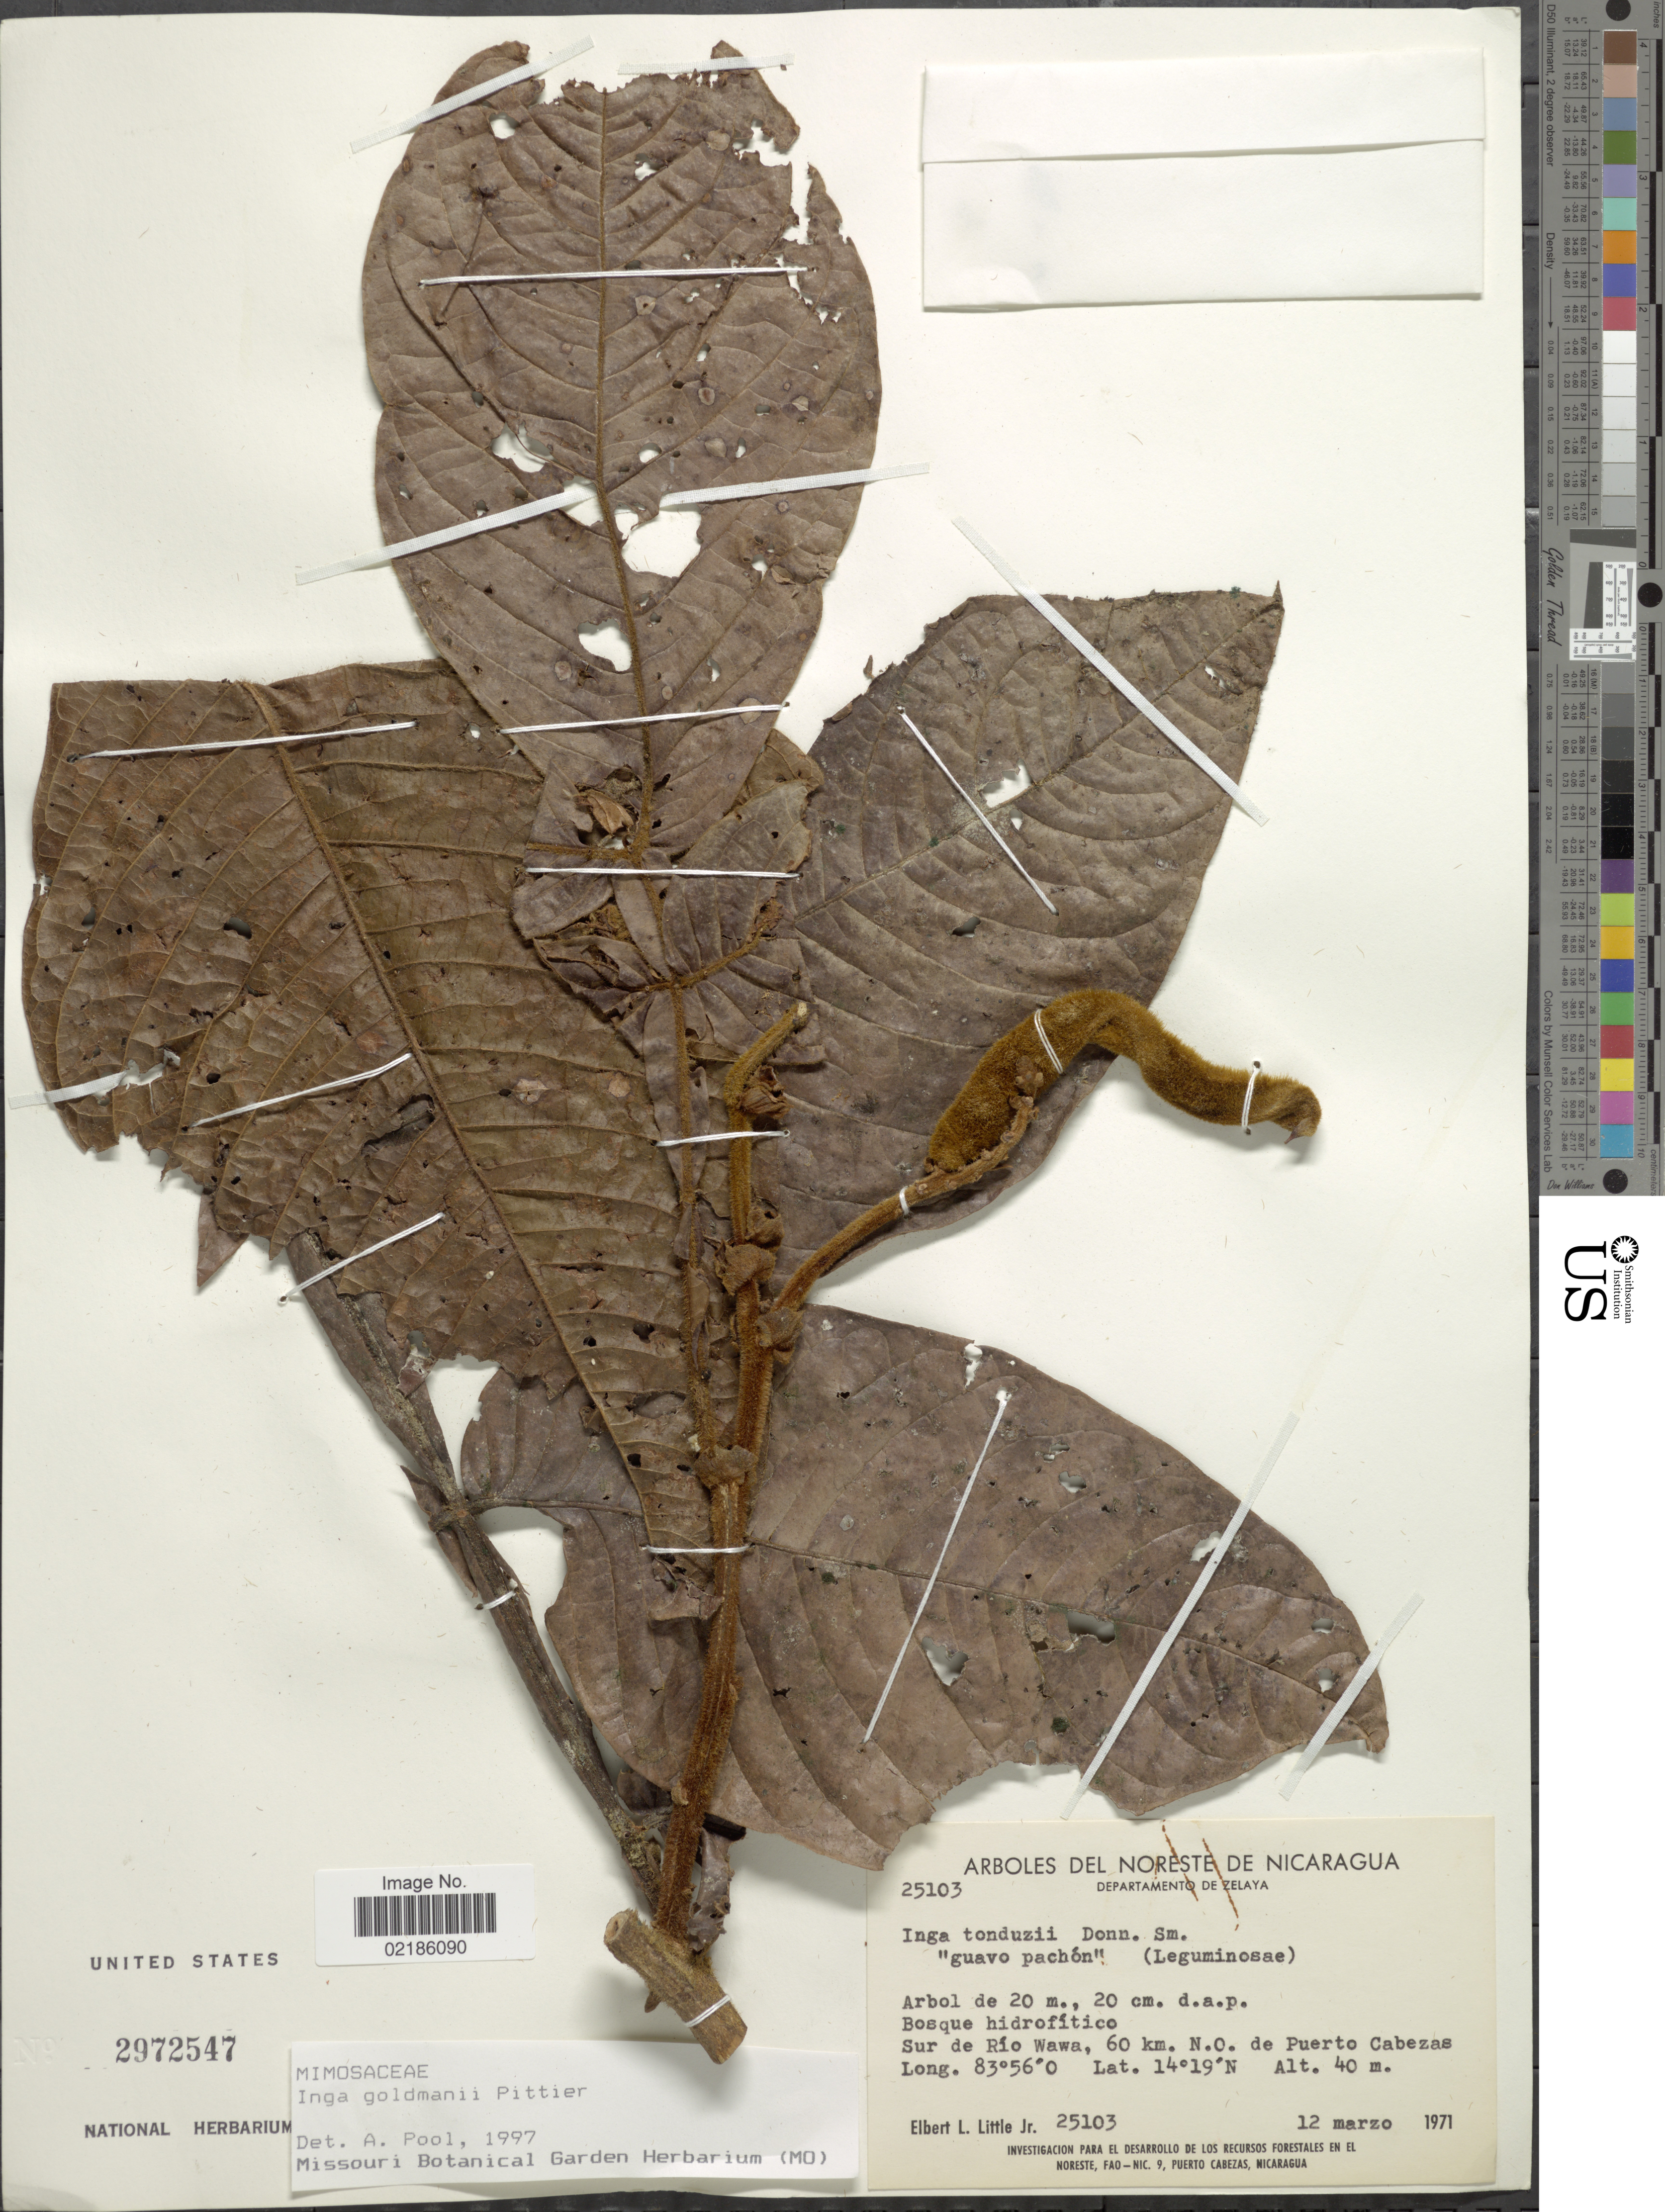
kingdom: Plantae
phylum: Tracheophyta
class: Magnoliopsida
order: Fabales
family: Fabaceae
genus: Inga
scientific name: Inga goldmanii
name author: Pittier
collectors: E. L. Little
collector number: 25103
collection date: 1971-03-12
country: Nicaragua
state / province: Atlantico Norte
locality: Noreste de Nicaragua. Departamento de Zelaya. Sur de Rio Wawa, 60 km. N O. de Puerto Cabezas.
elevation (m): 40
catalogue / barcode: US 2972547